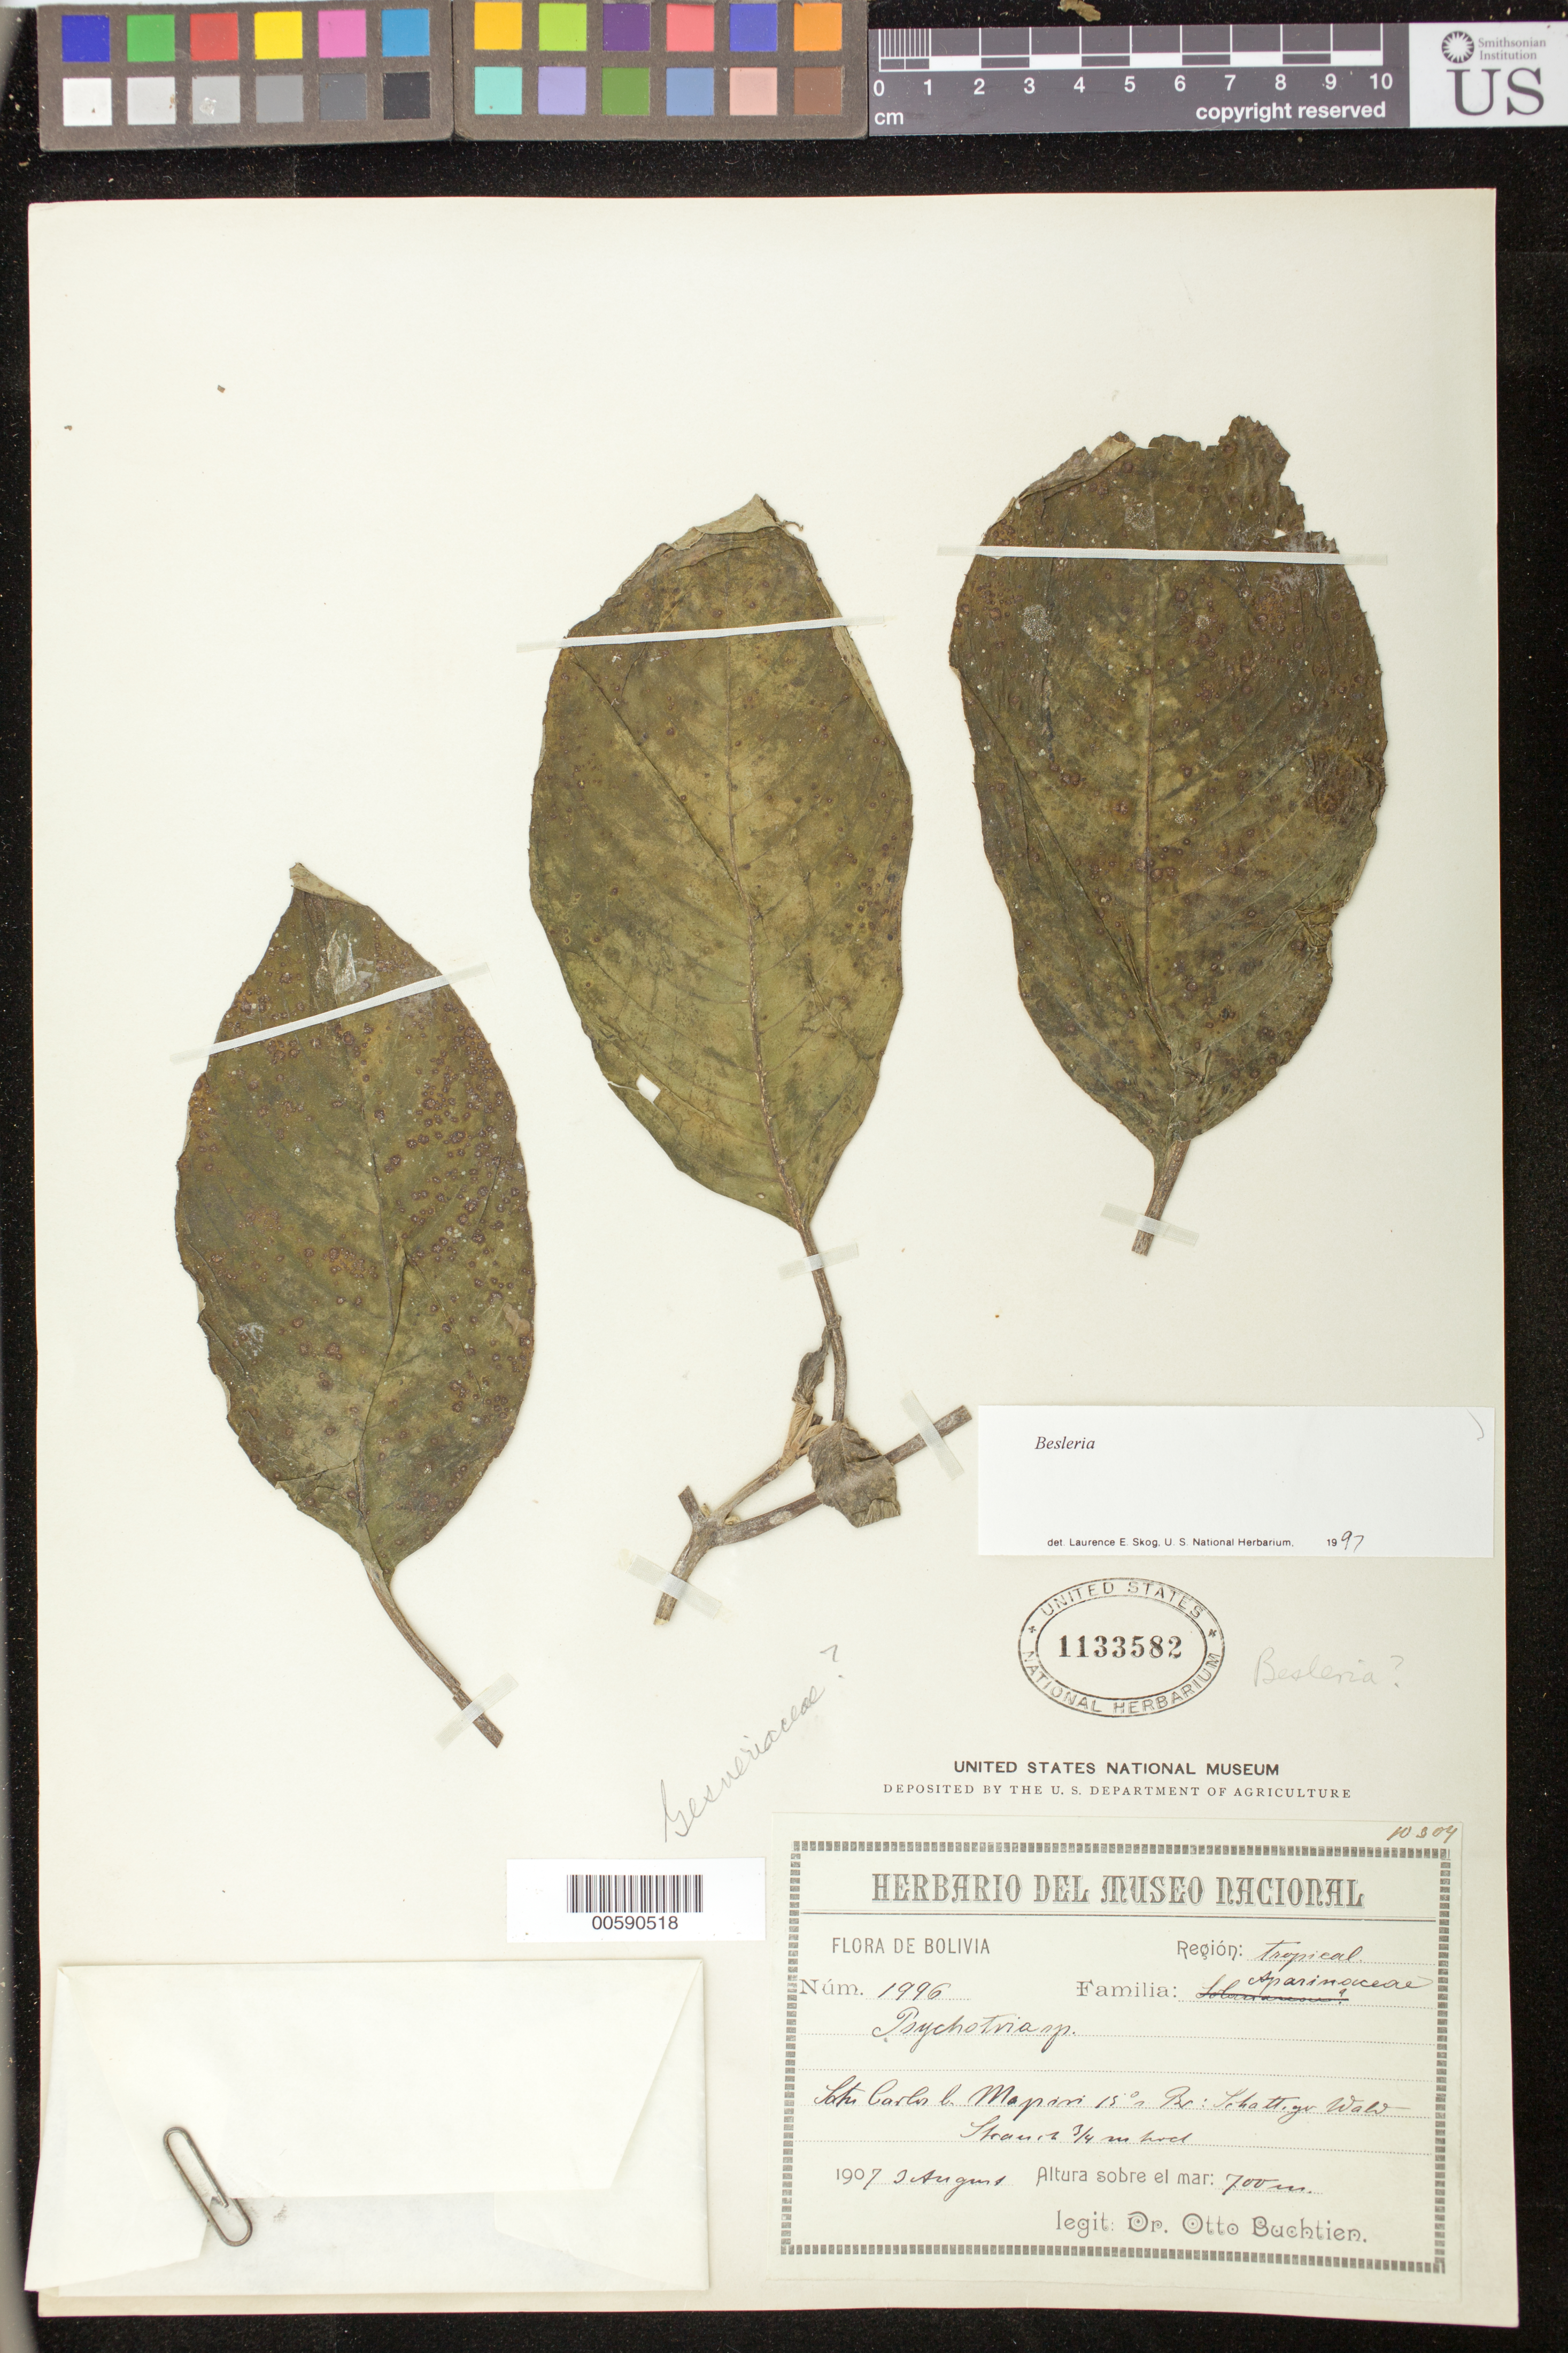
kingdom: Plantae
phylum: Tracheophyta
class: Magnoliopsida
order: Lamiales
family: Gesneriaceae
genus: Besleria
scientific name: Besleria sp.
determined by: Skog, Laurence E.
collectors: O. Buchtien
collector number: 1996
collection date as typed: Aug 1907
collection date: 1907-08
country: Bolivia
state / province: La Paz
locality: San Carlos b. Mapiri. . .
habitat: Región tropical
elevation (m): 700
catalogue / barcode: US 1133582